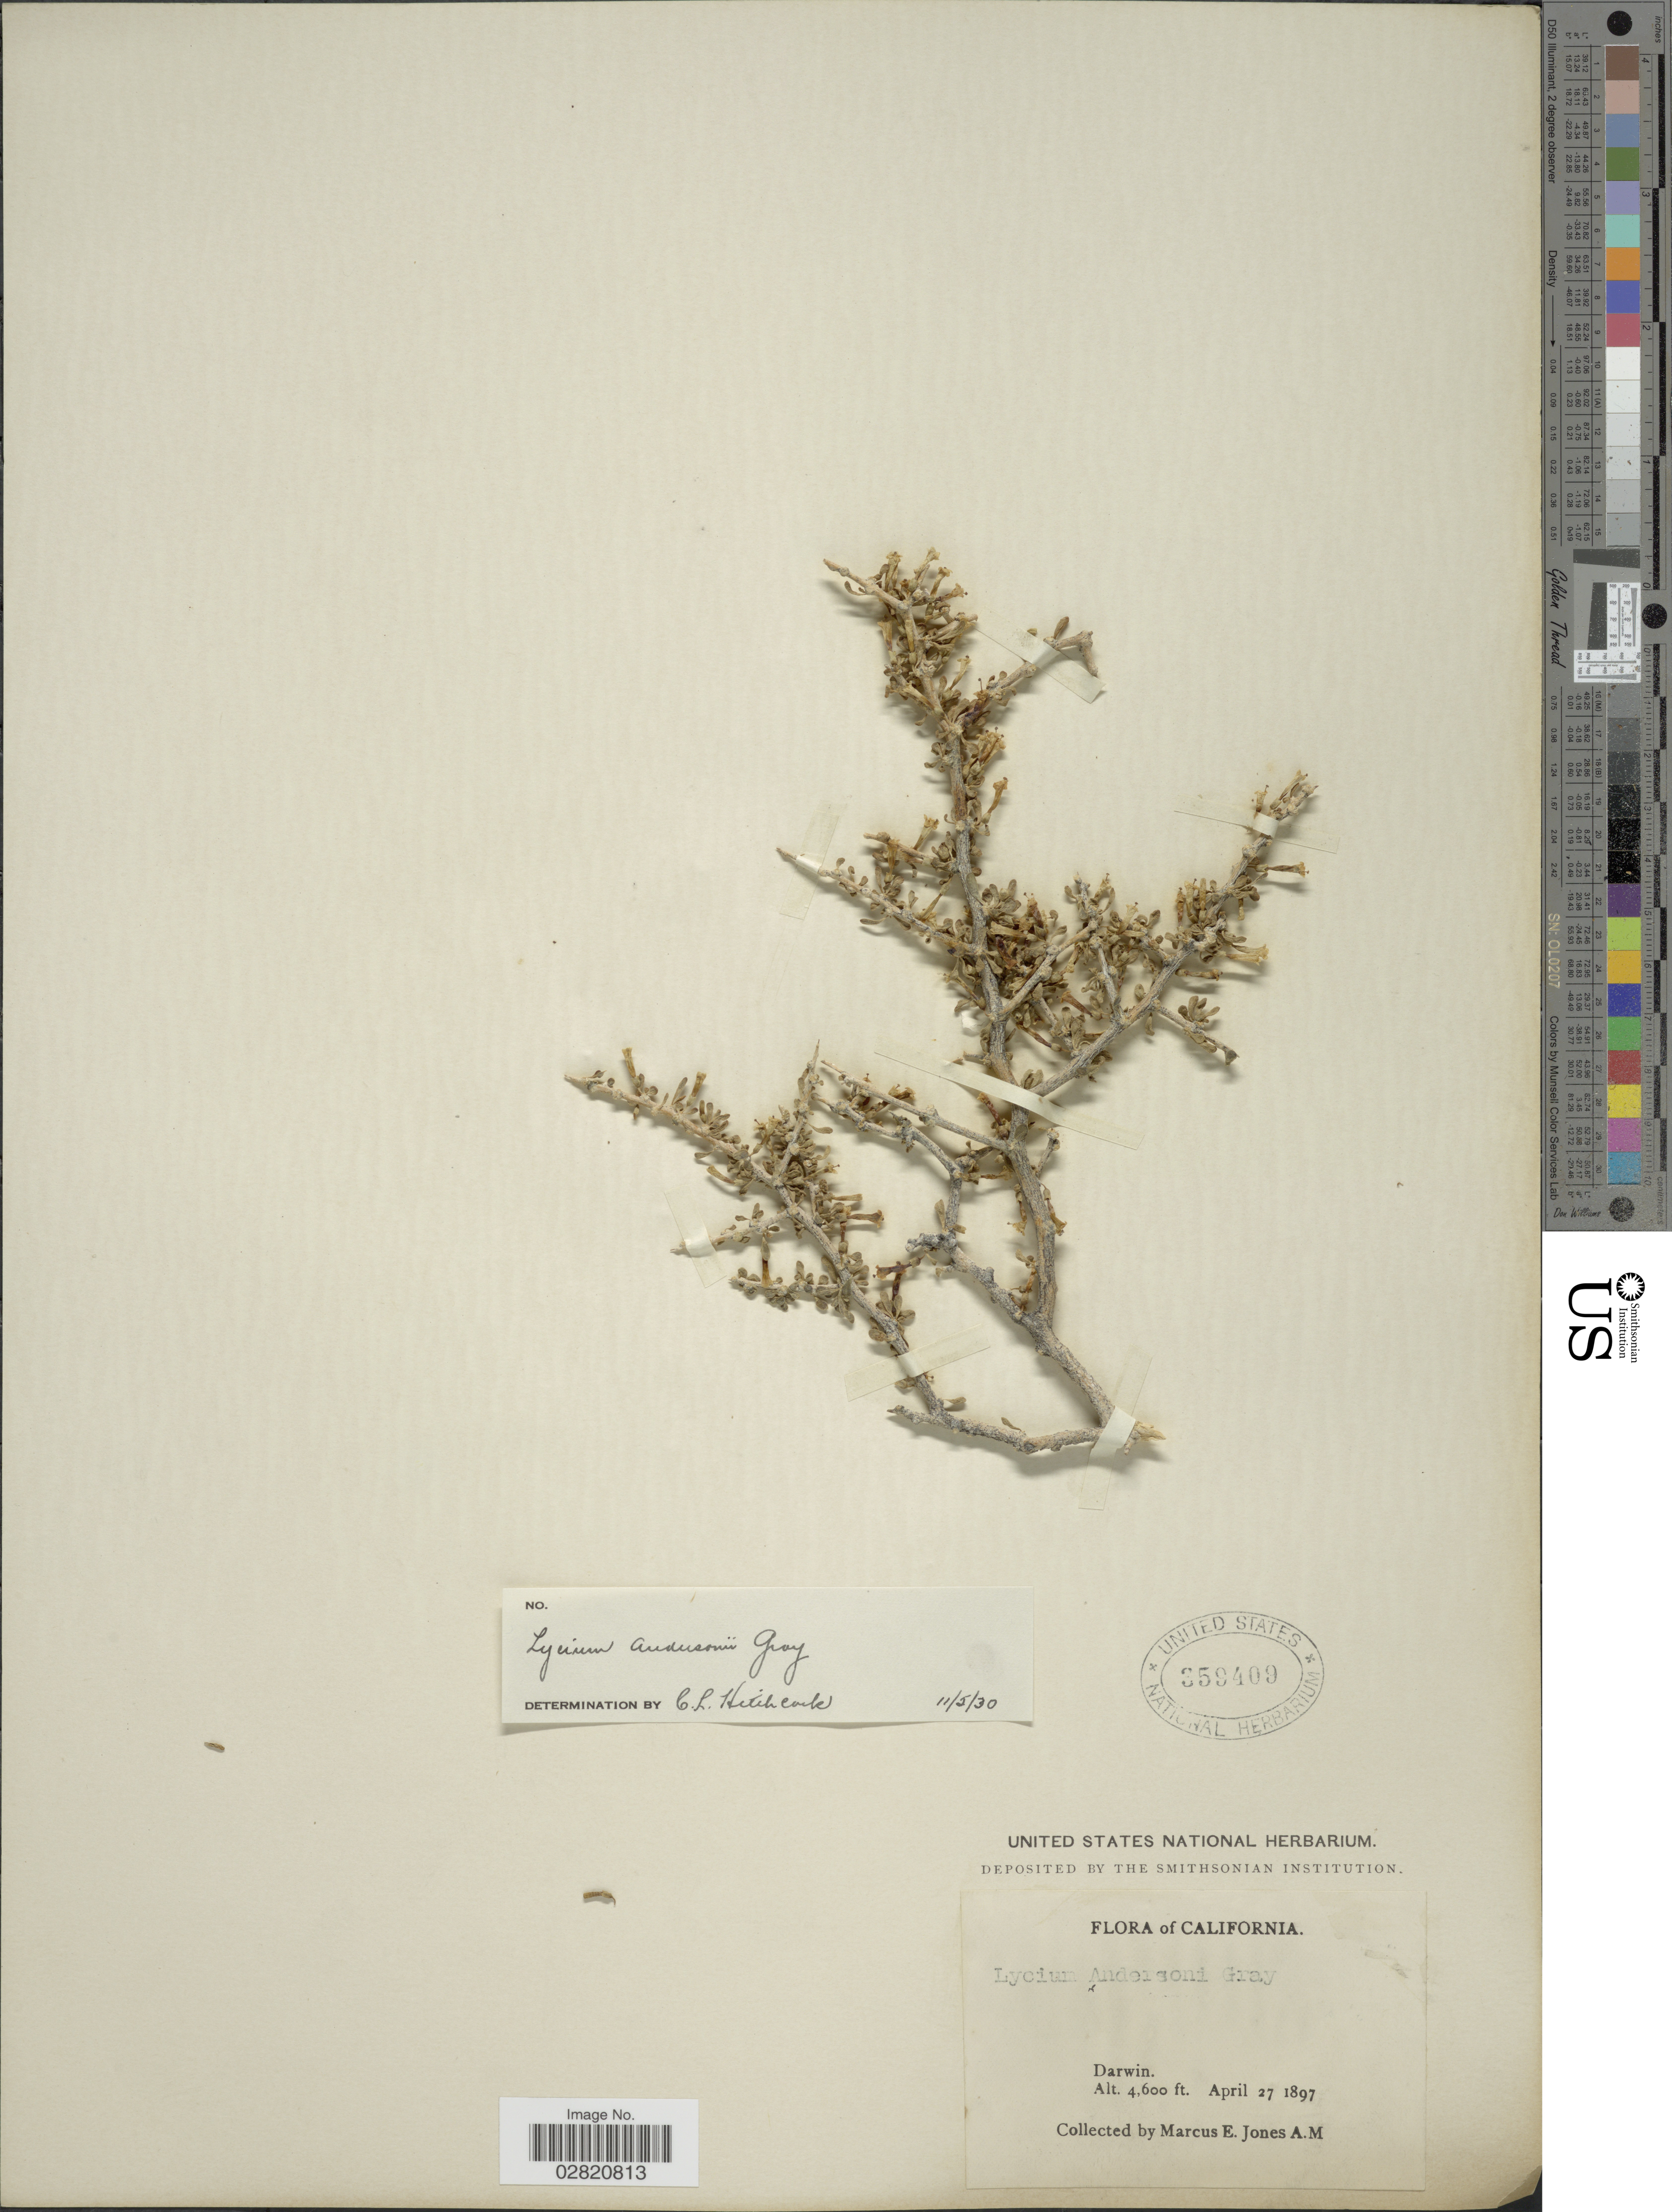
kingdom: Plantae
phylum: Tracheophyta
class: Magnoliopsida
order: Solanales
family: Solanaceae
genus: Lycium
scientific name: Lycium andersonii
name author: A. Gray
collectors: M. E. Jones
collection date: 1897-04-27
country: United States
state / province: California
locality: Darwin.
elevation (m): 1402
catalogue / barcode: US 359409